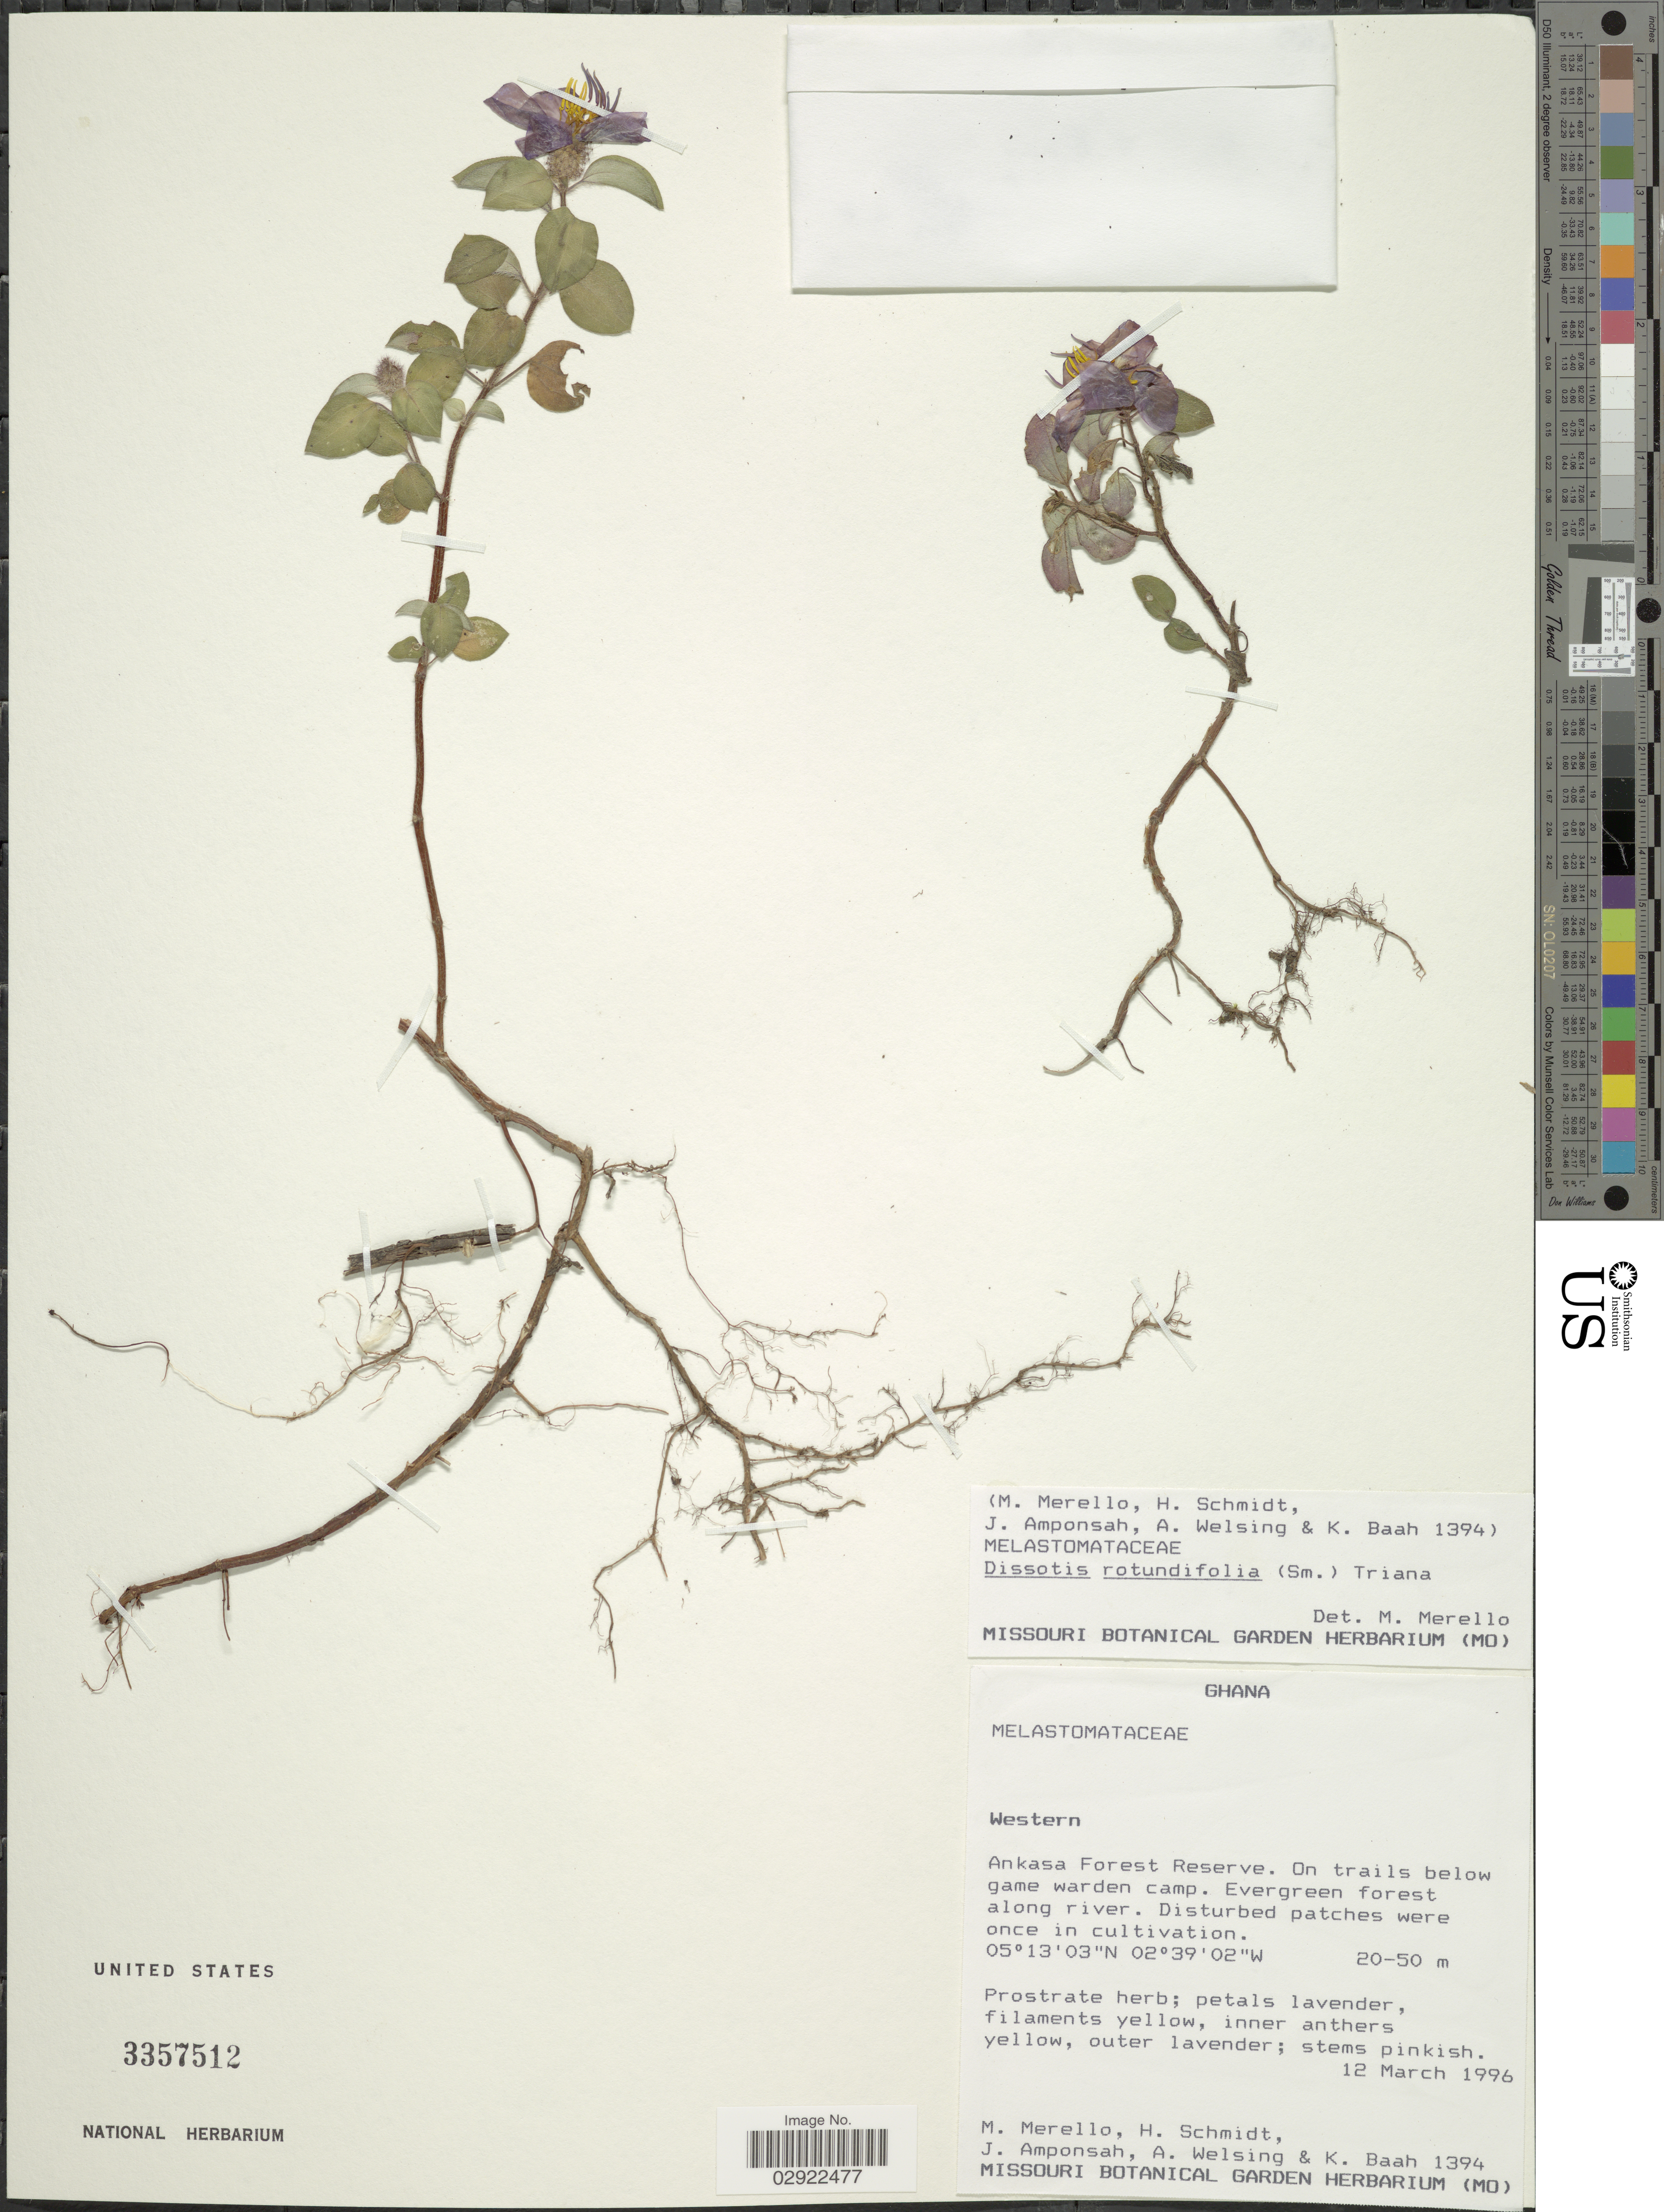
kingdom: Plantae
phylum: Tracheophyta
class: Magnoliopsida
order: Myrtales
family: Melastomataceae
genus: Heterotis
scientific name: Heterotis rotundifolia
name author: (Sm.) Jacq.-Fél.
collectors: M. Merello, H. Schmidt, J. Amponsah, A. Welsing & K. Baah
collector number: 1394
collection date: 1996-03-12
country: Ghana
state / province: Western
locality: Ankasa Forest Reserve. On trails below game warden camp.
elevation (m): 20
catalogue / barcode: US 3357512